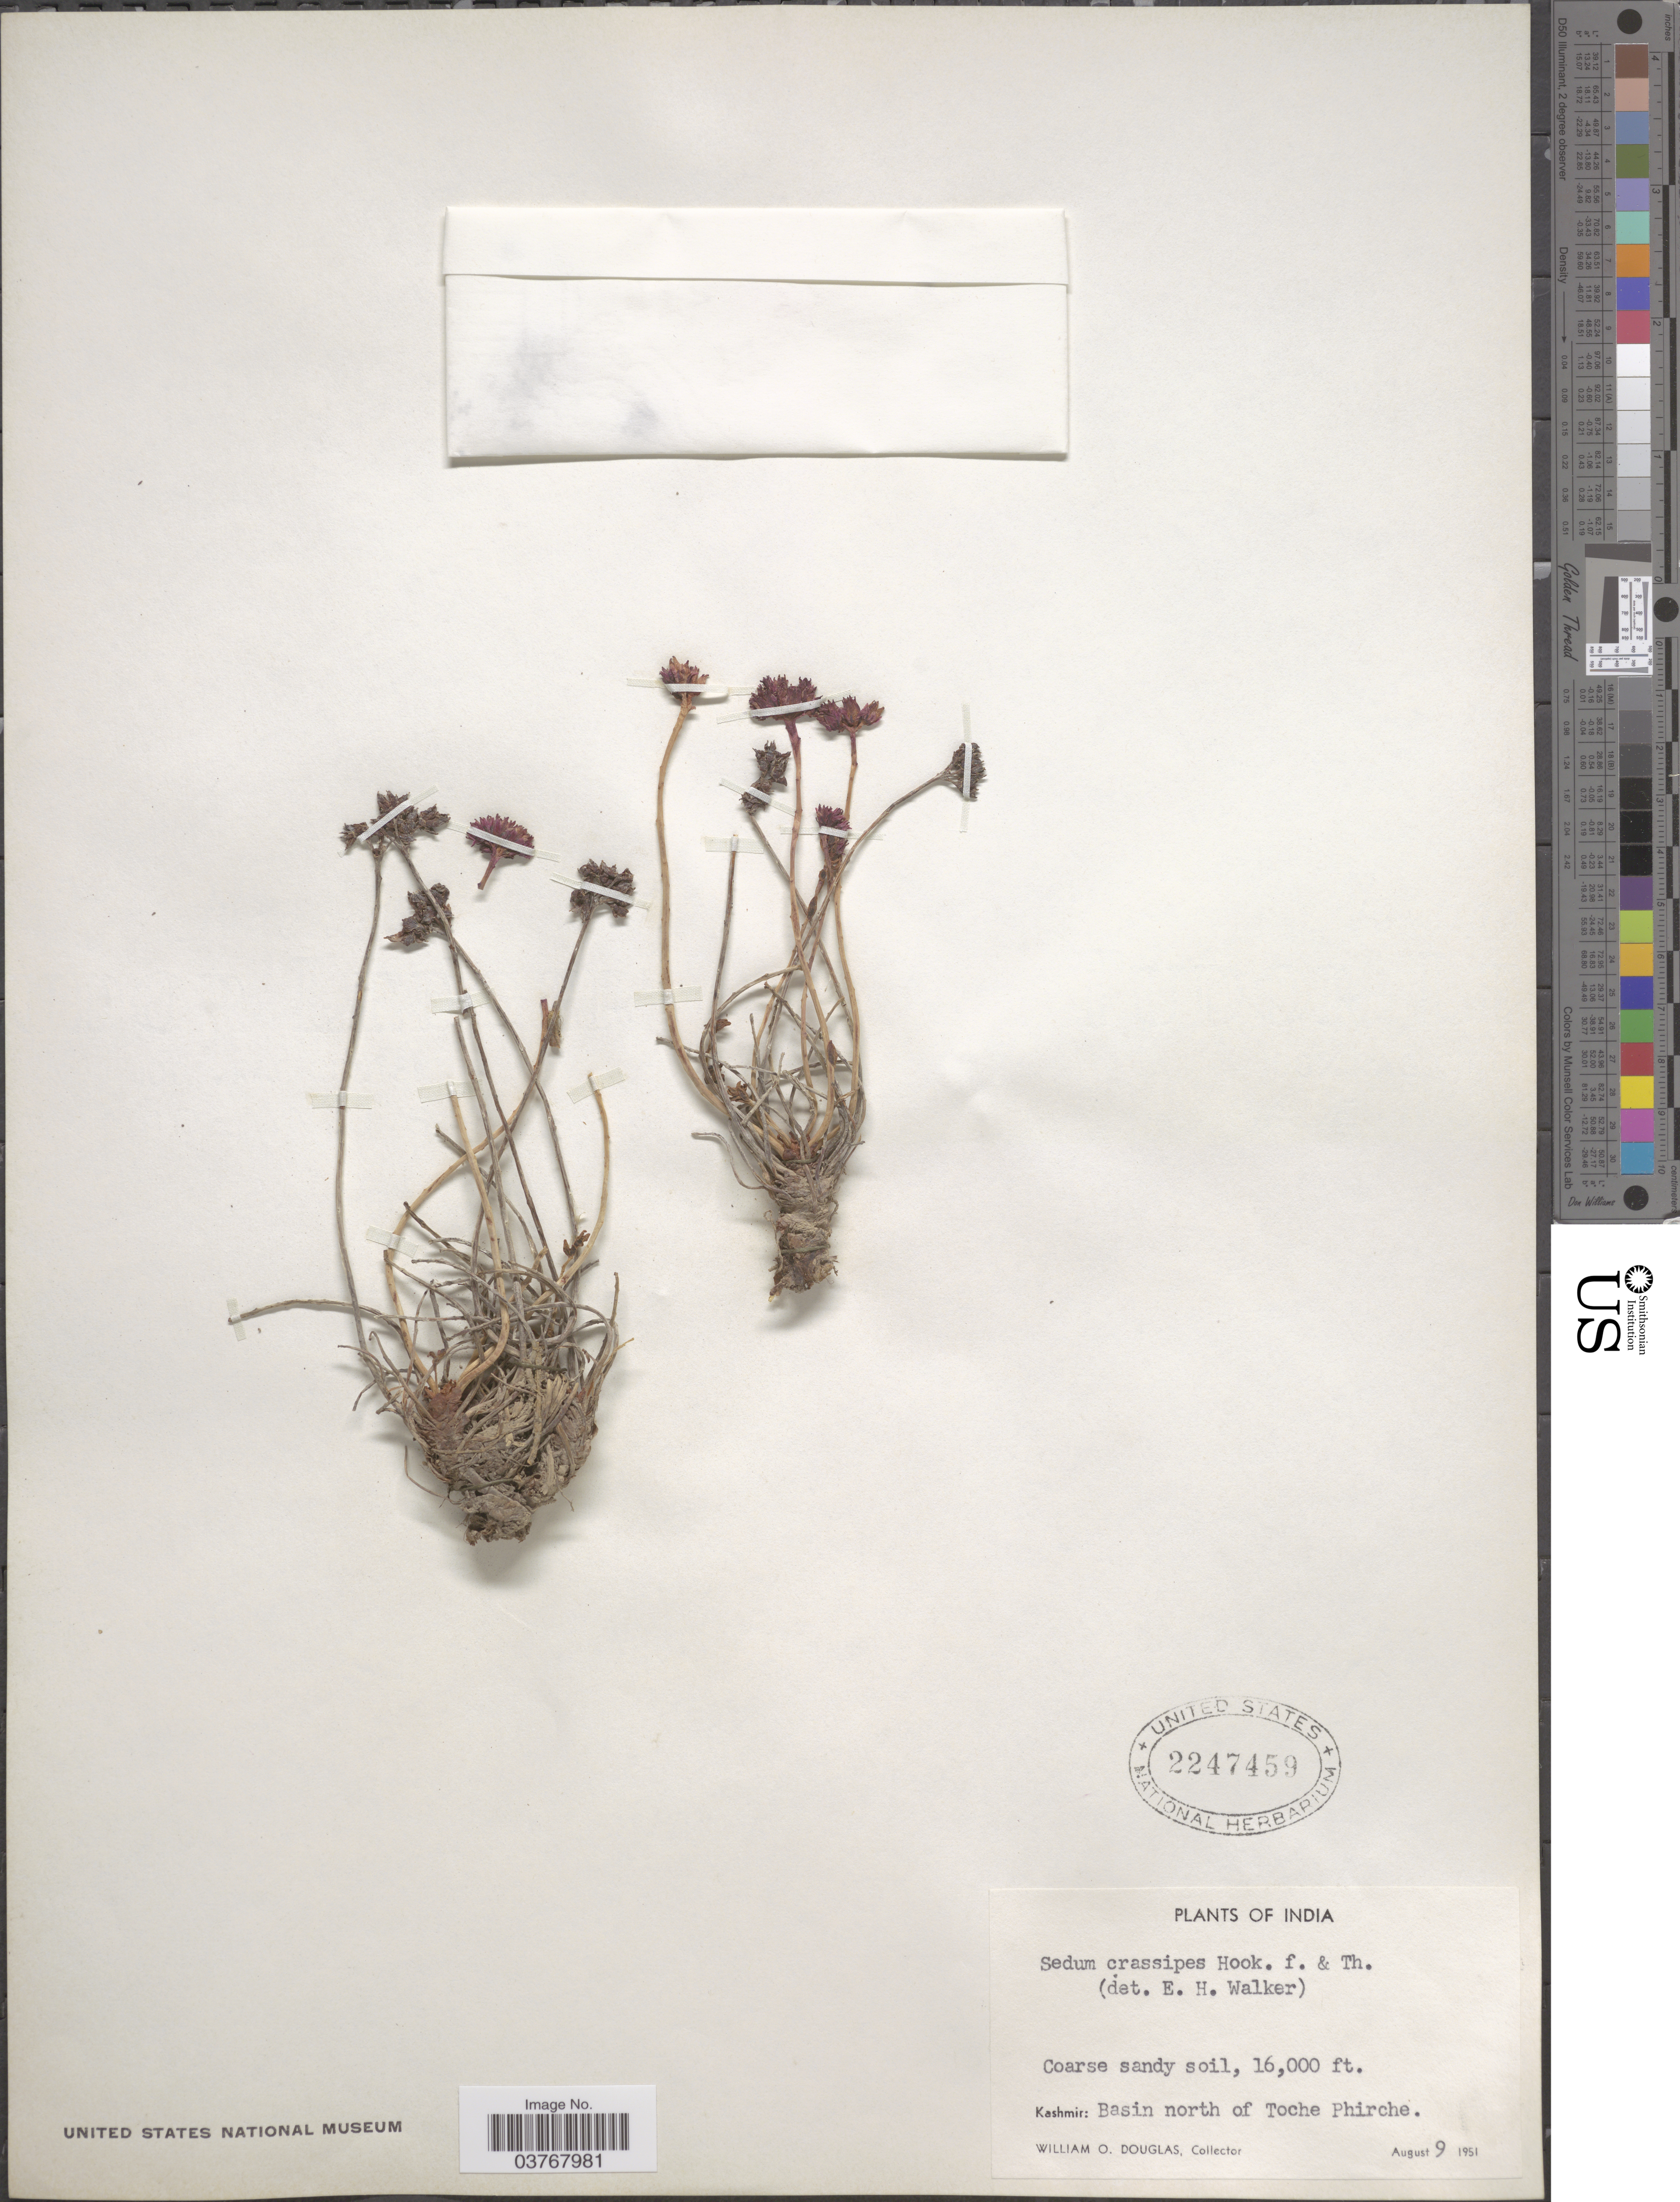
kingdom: Plantae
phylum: Tracheophyta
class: Magnoliopsida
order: Saxifragales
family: Crassulaceae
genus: Rhodiola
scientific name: Rhodiola sp.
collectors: W. Douglas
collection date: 1951-08-09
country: India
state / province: Jammu and Kashmir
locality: Kashmir: Basin north of Toche Phirche.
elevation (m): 4877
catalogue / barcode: US 2247459